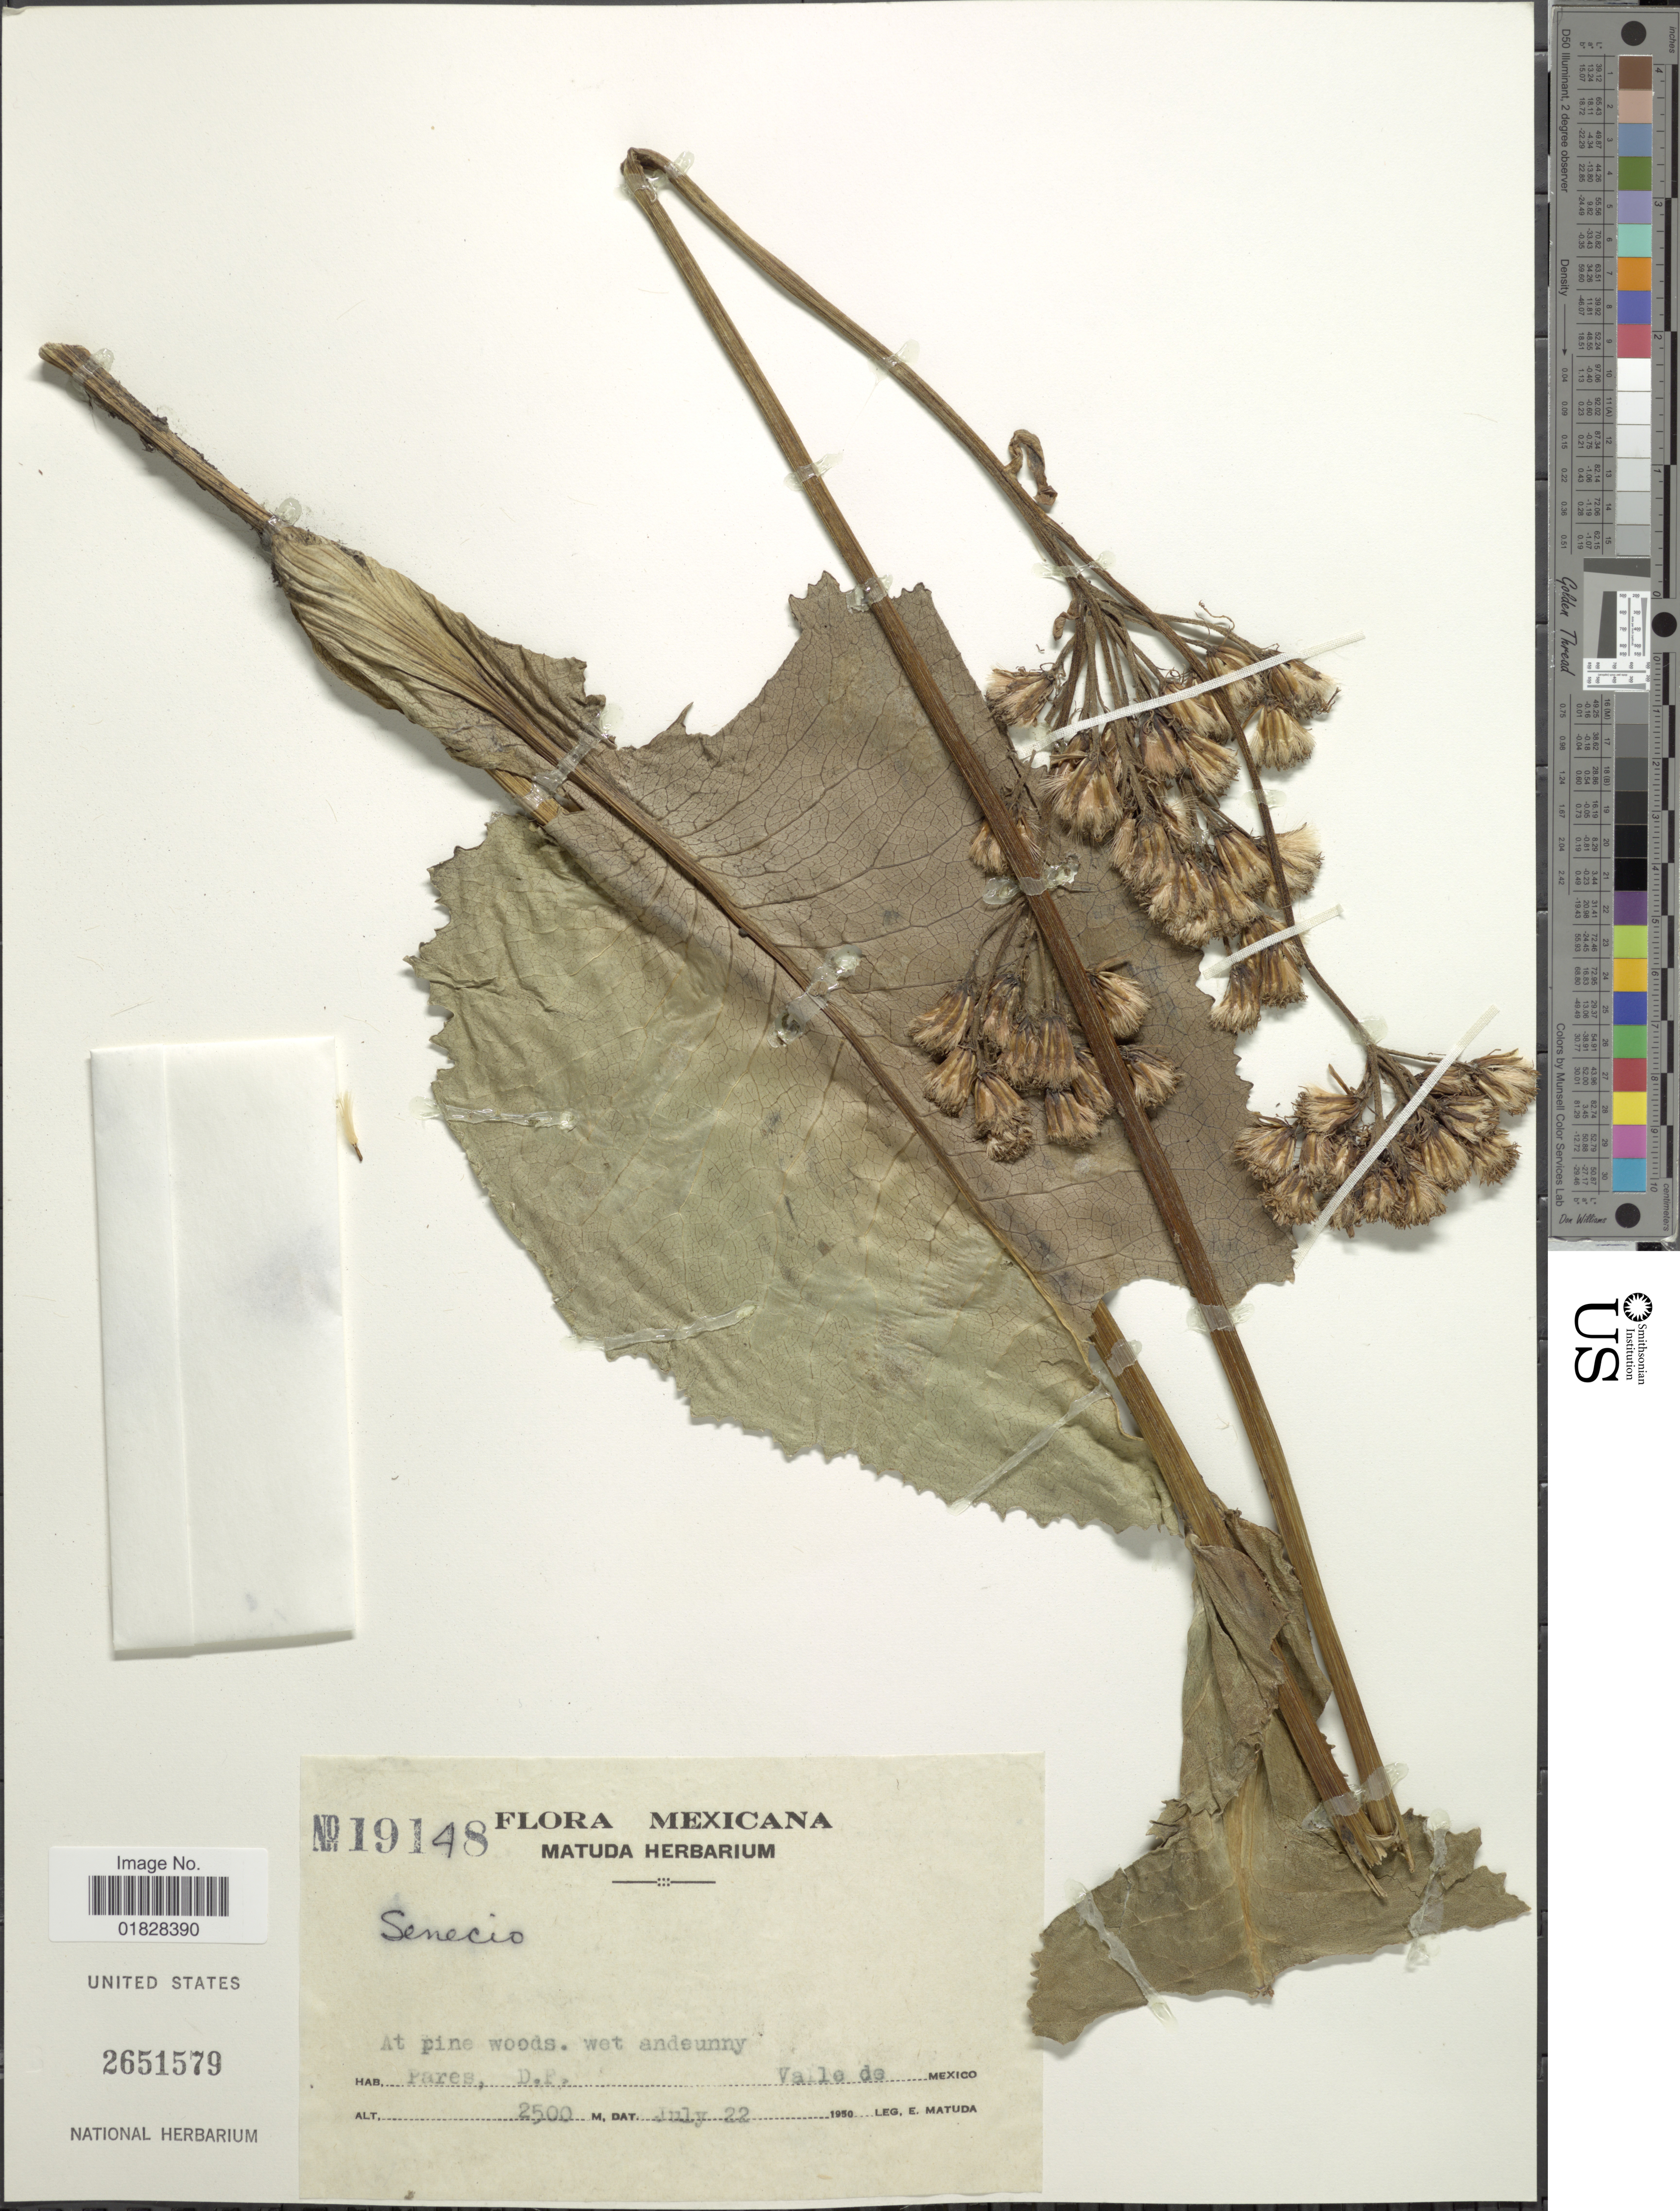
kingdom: Plantae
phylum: Tracheophyta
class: Magnoliopsida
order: Asterales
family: Asteraceae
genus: Psacalium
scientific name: Psacalium silphiifolium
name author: (Rob. & Greenm.) H. Rob. & Brettell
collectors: E. Matuda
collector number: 19148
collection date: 1950-07-22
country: Mexico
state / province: Distrito Federal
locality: Pares, D.F. Valle de Mexico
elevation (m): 2500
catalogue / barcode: US 2651579